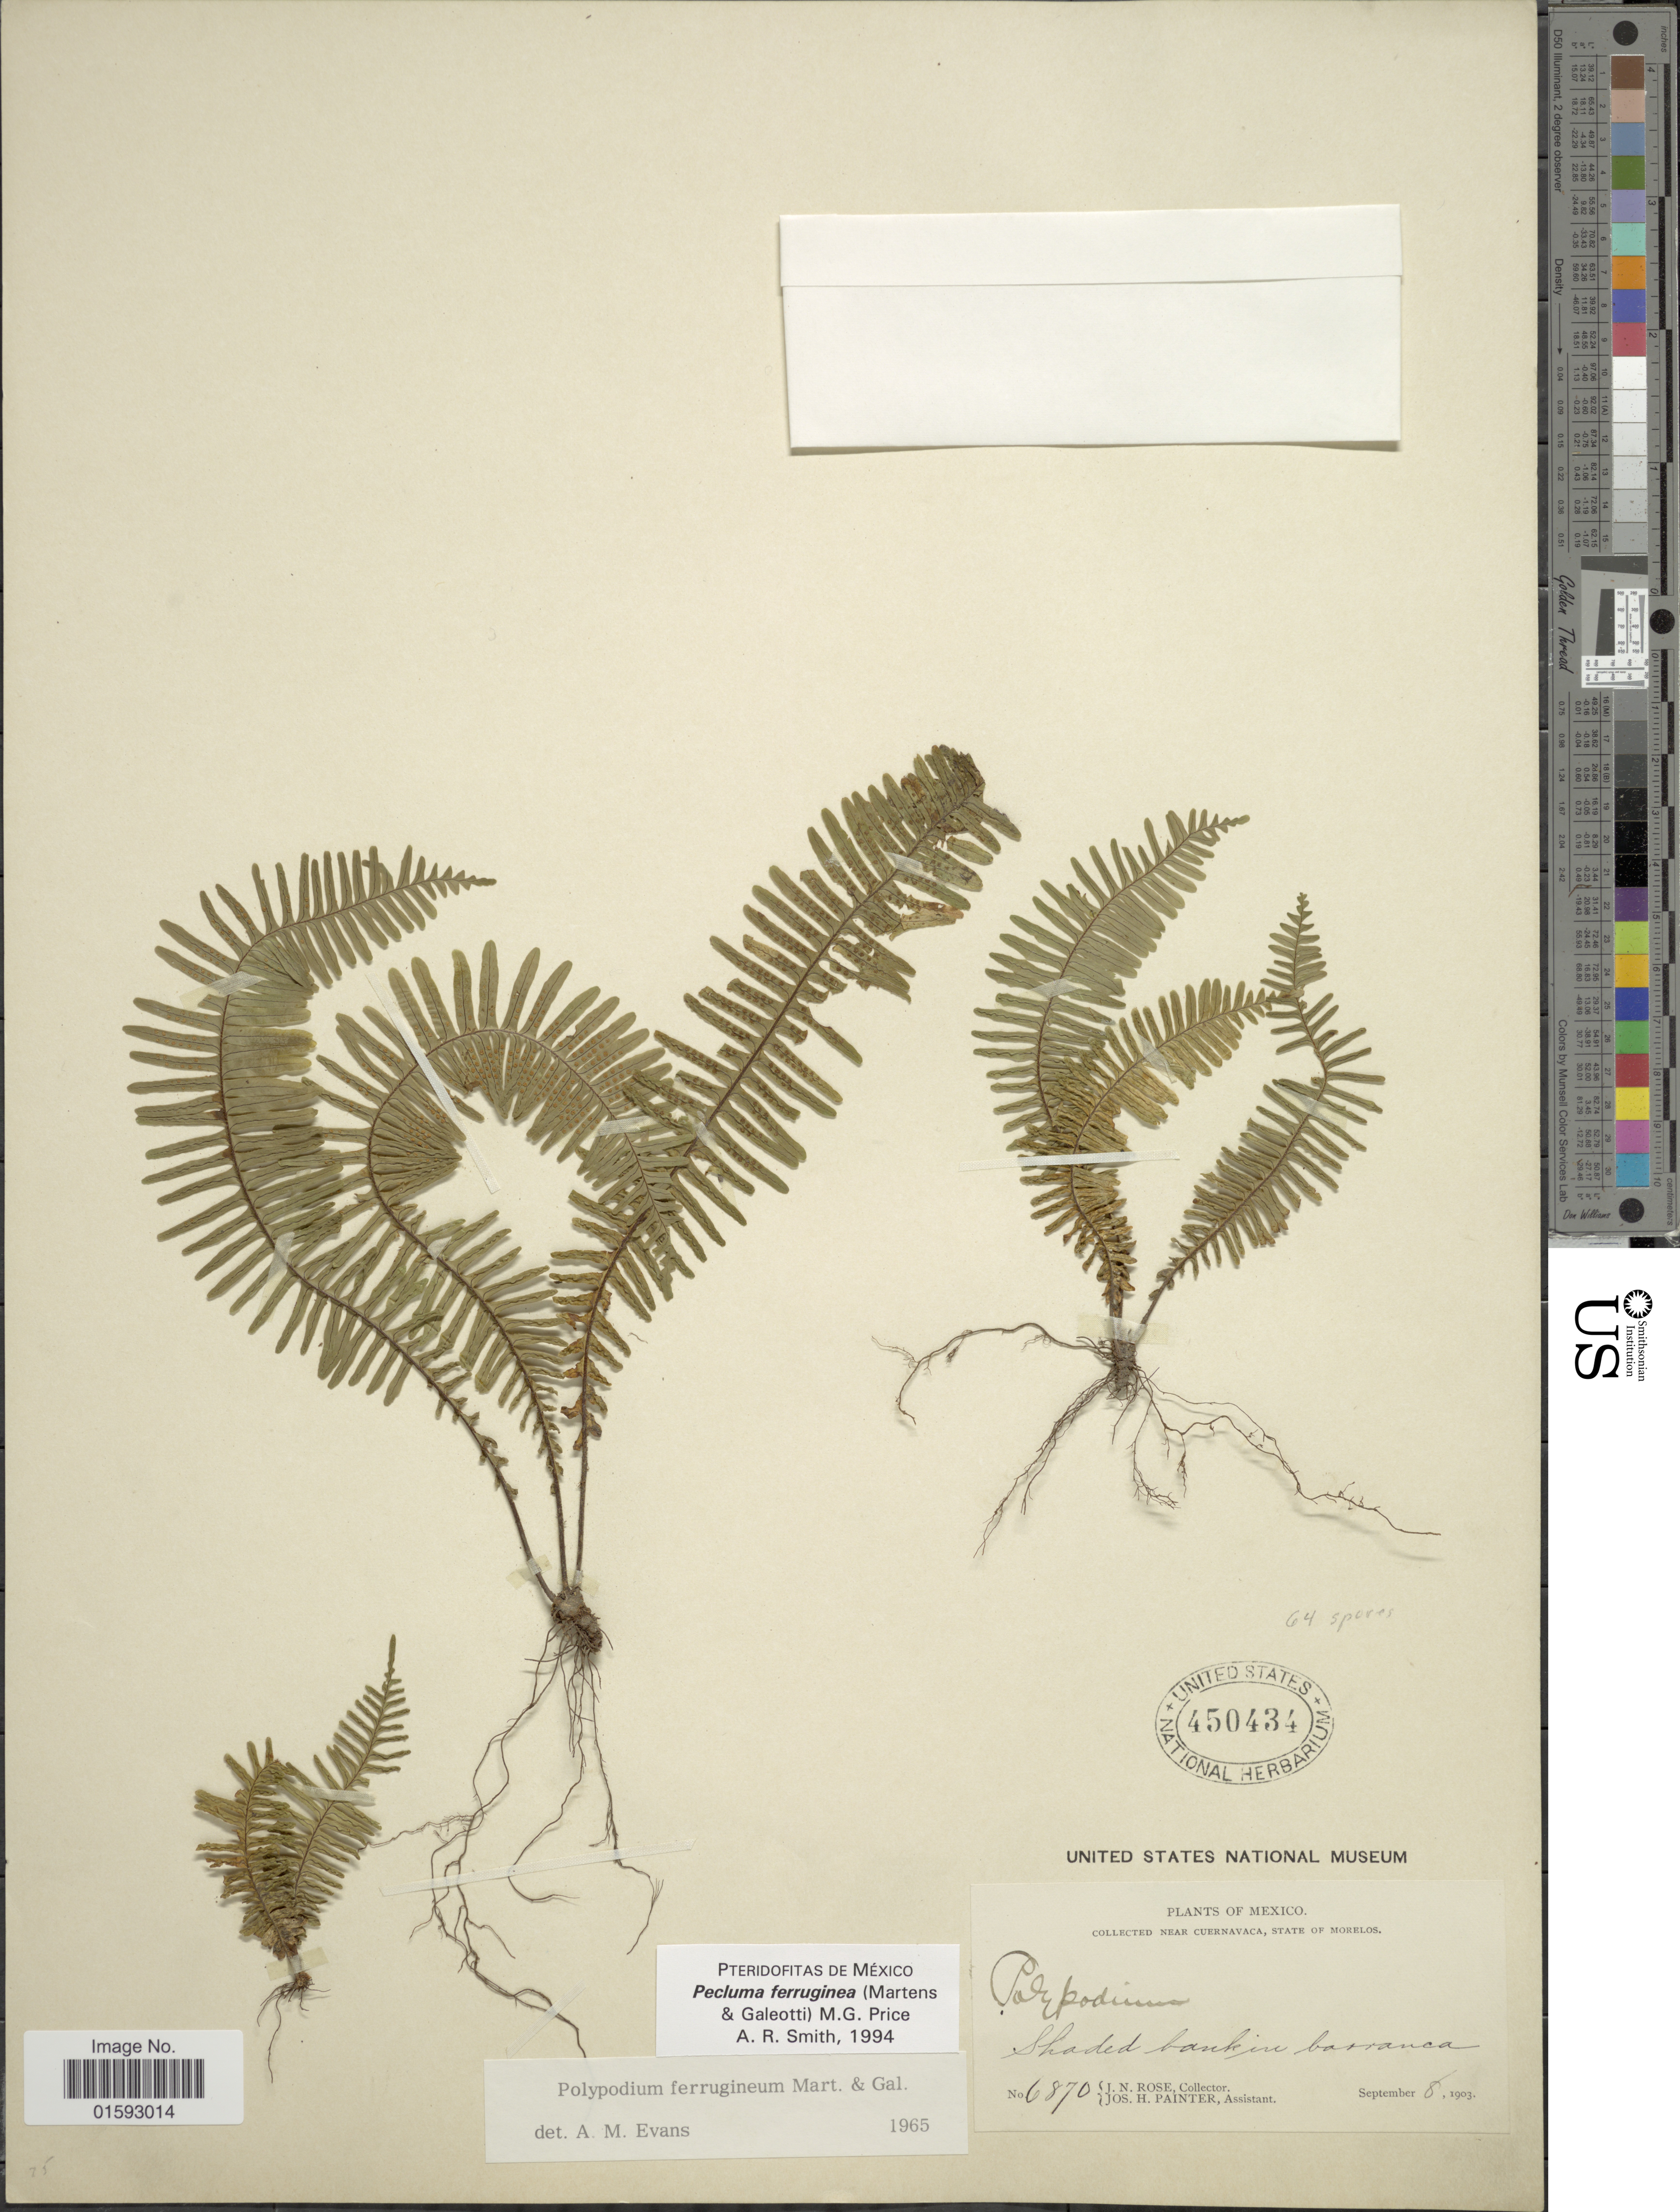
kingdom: Plantae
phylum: Tracheophyta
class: Polypodiopsida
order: Polypodiales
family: Polypodiaceae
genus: Pecluma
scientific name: Pecluma ferruginea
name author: (M. Martens & Galeotti) Price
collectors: J. N. Rose & J. H. Painter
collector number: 6870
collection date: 1903-09-08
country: Mexico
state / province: Morelos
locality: Near Cuernavaca, shaded bank in barranca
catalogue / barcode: US 450434